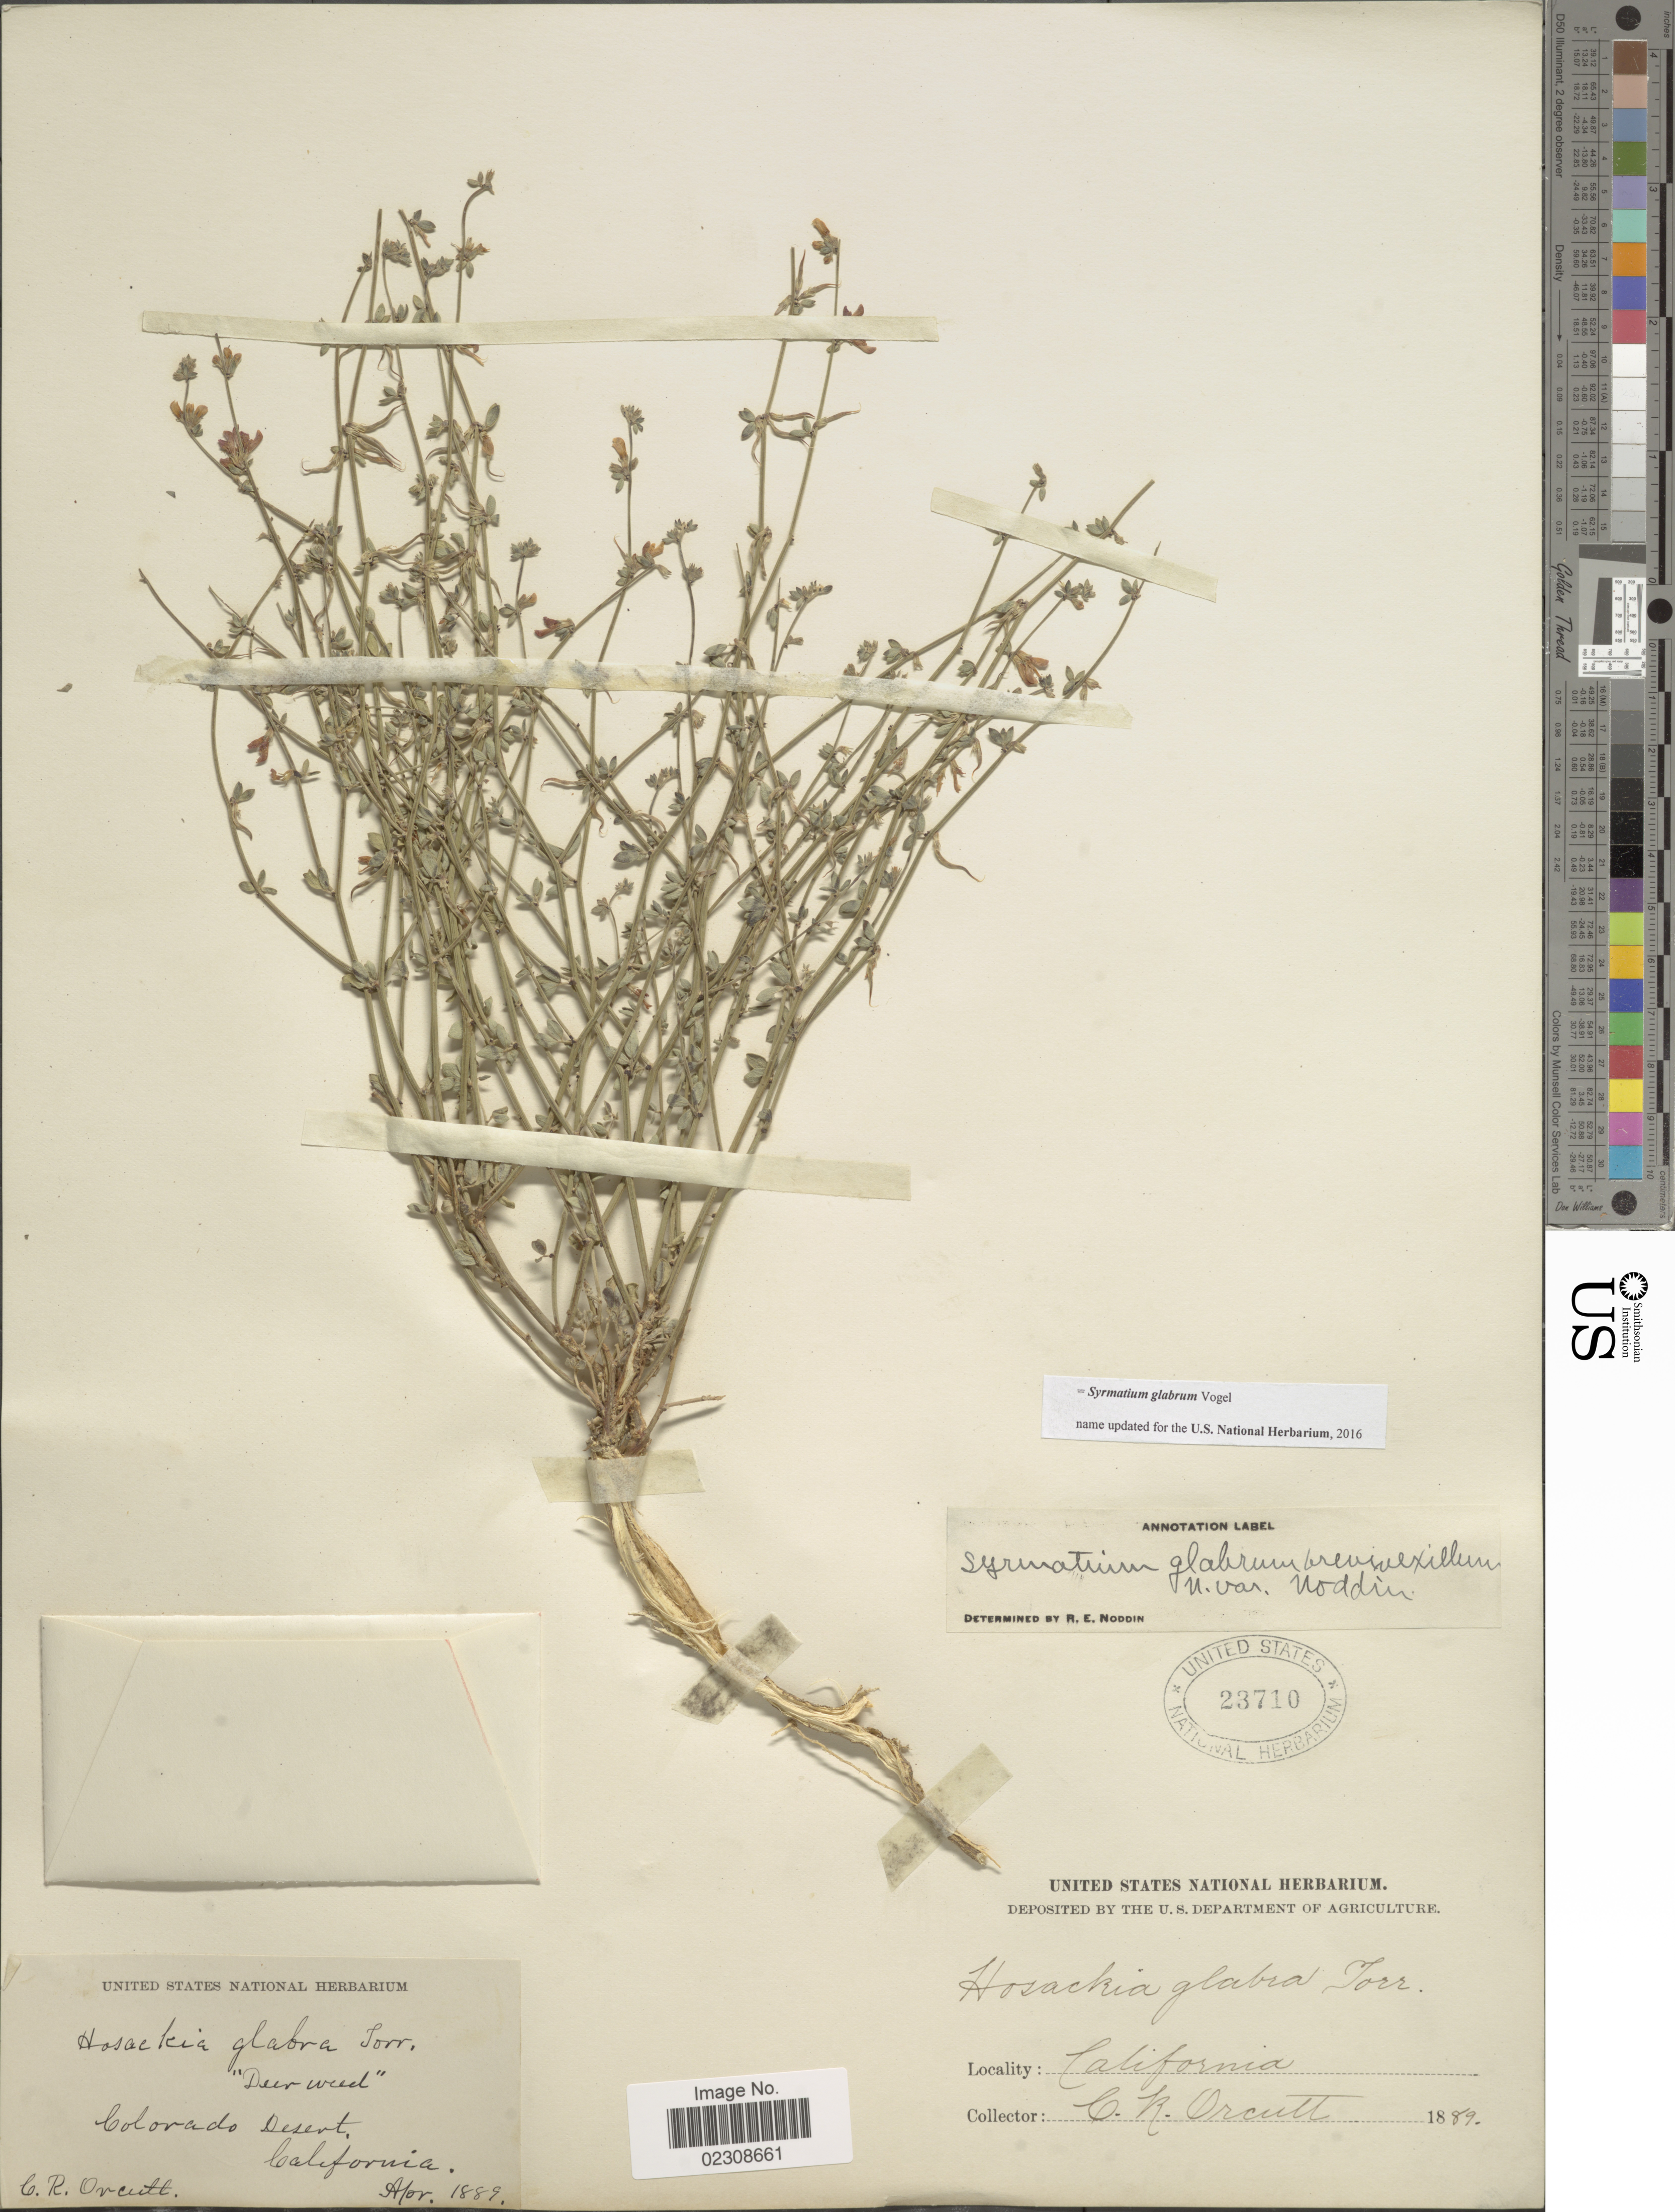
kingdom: Plantae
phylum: Tracheophyta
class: Magnoliopsida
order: Fabales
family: Fabaceae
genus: Syrmatium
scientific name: Syrmatium glabrum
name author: Vogel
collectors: C. R. Orcutt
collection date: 1889-04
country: United States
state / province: California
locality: Colorado Desert.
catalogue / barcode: US 23710